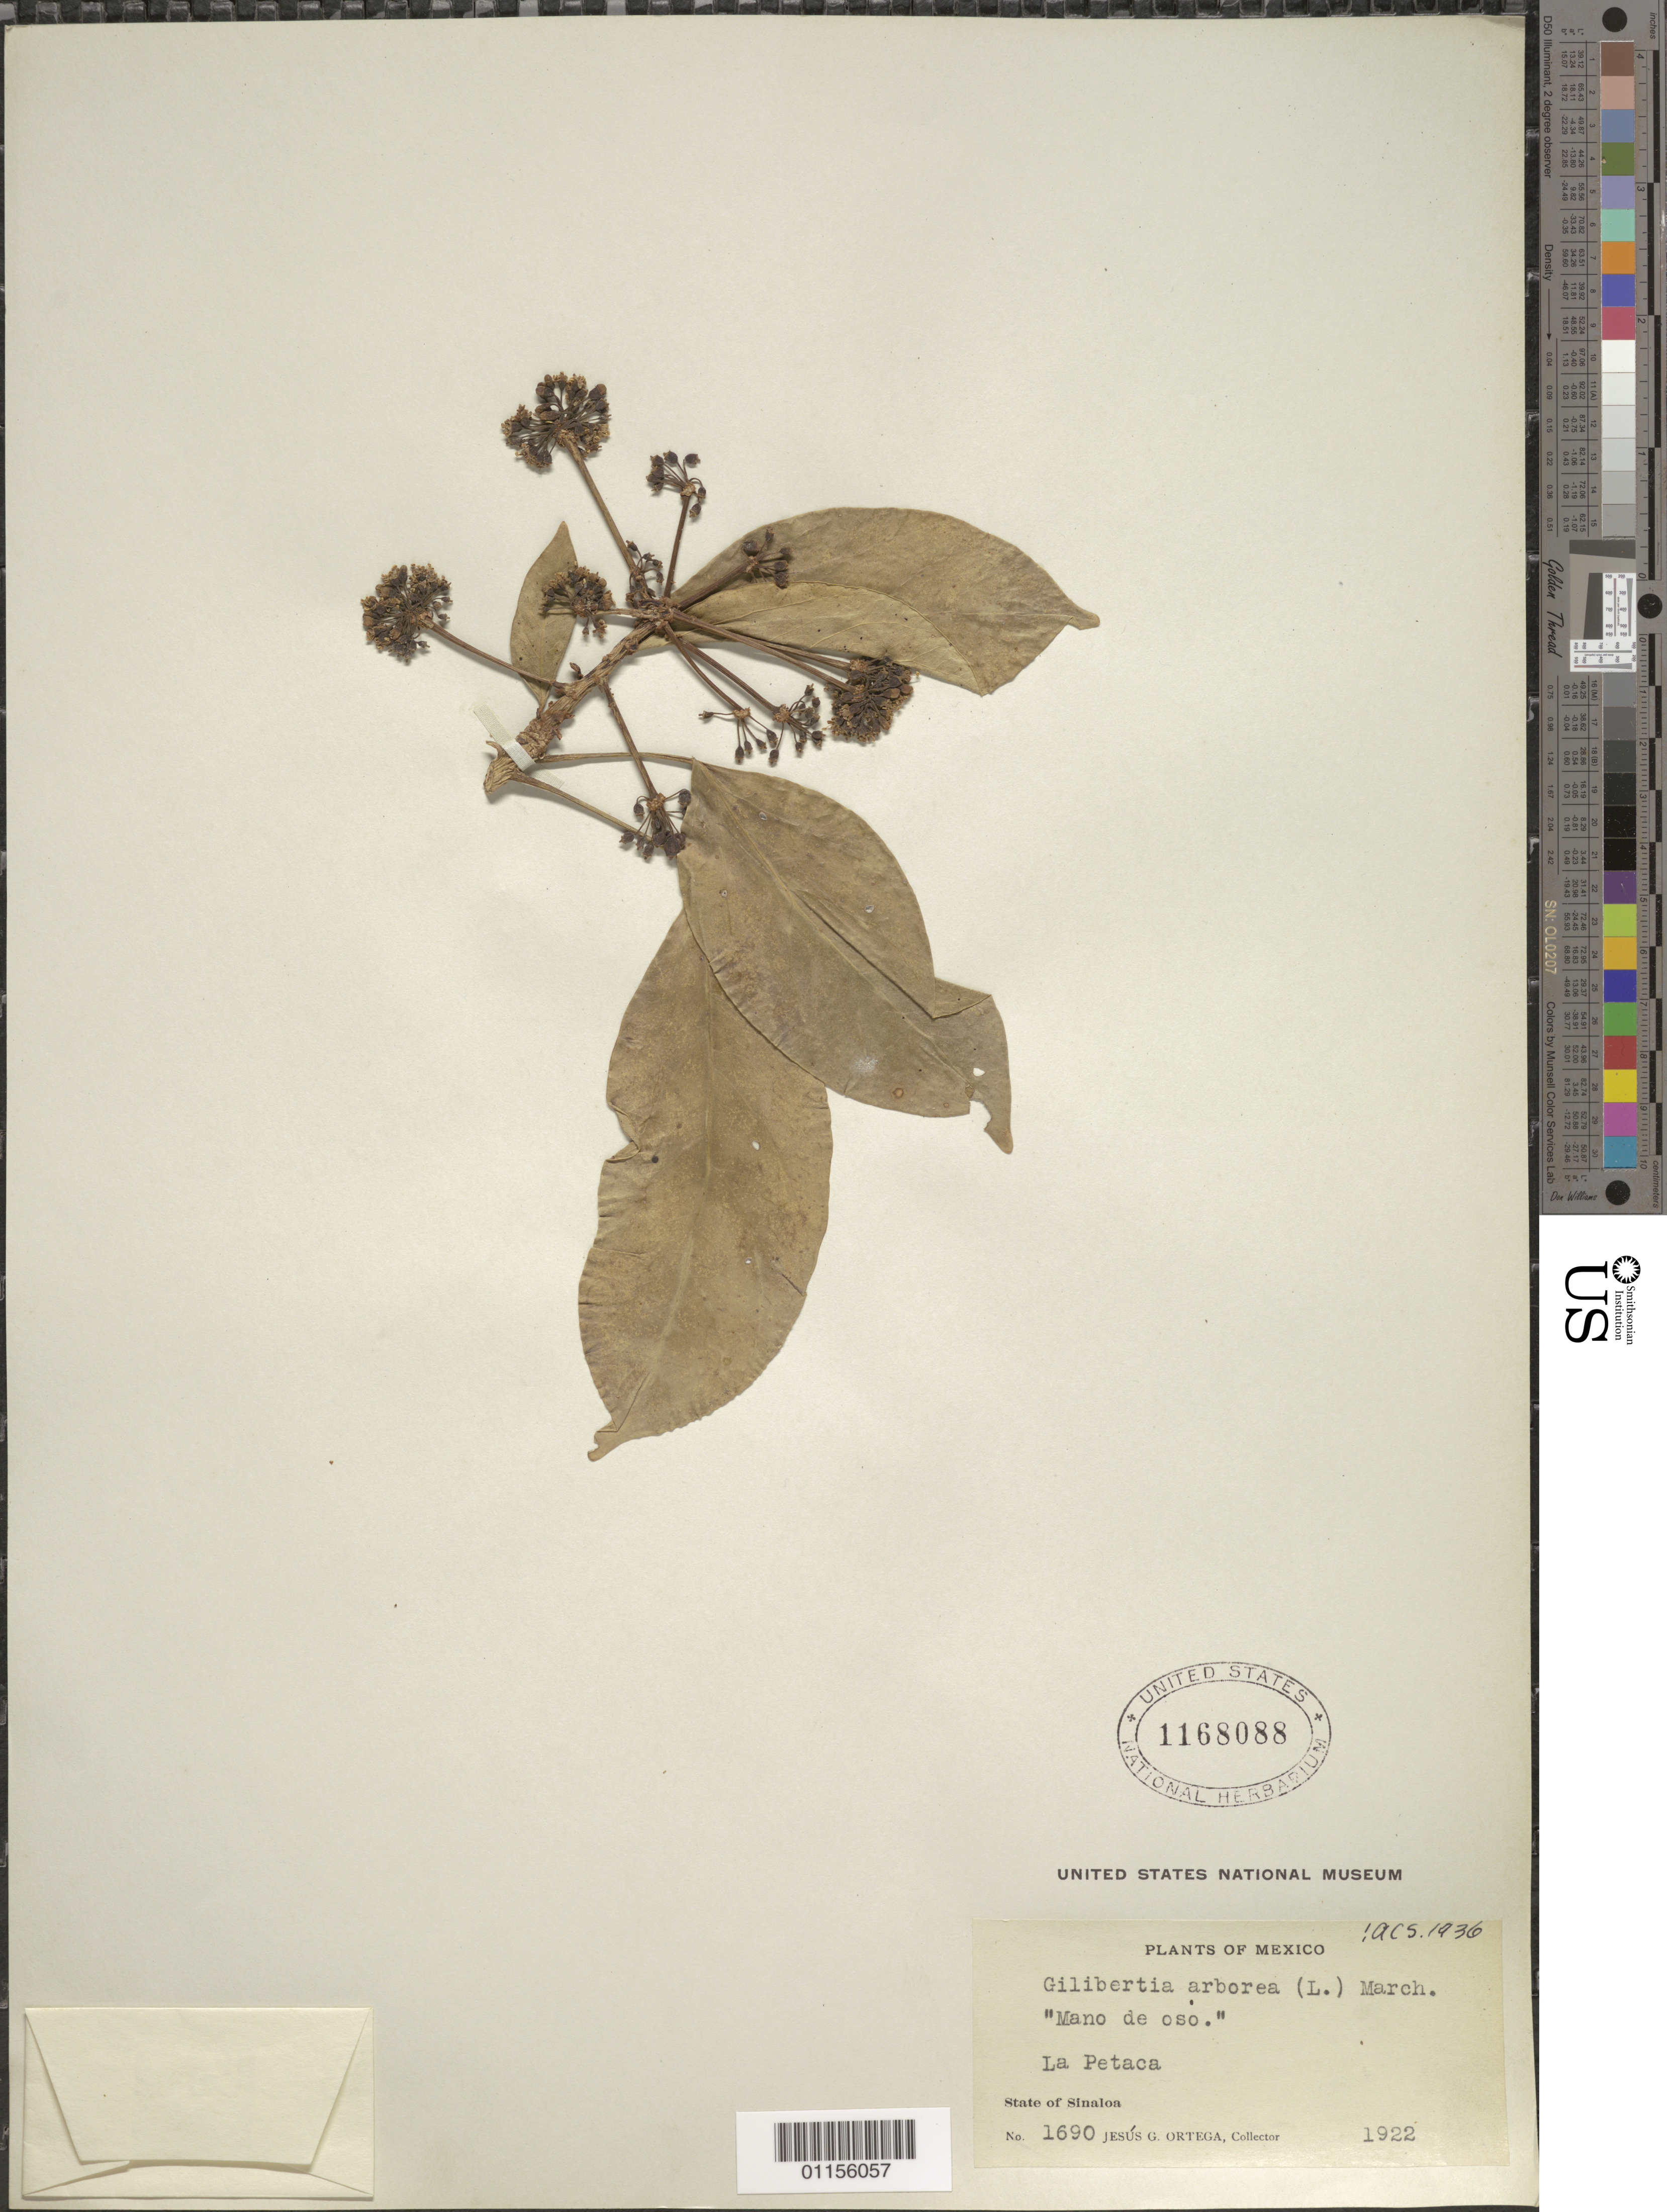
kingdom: Plantae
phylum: Tracheophyta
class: Magnoliopsida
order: Apiales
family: Araliaceae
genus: Dendropanax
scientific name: Dendropanax arboreus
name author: (L.) Decne. & Planch.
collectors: J. Ortega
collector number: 1690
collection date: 1922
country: Mexico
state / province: Sinaloa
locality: La Petaca.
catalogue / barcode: US 1168088